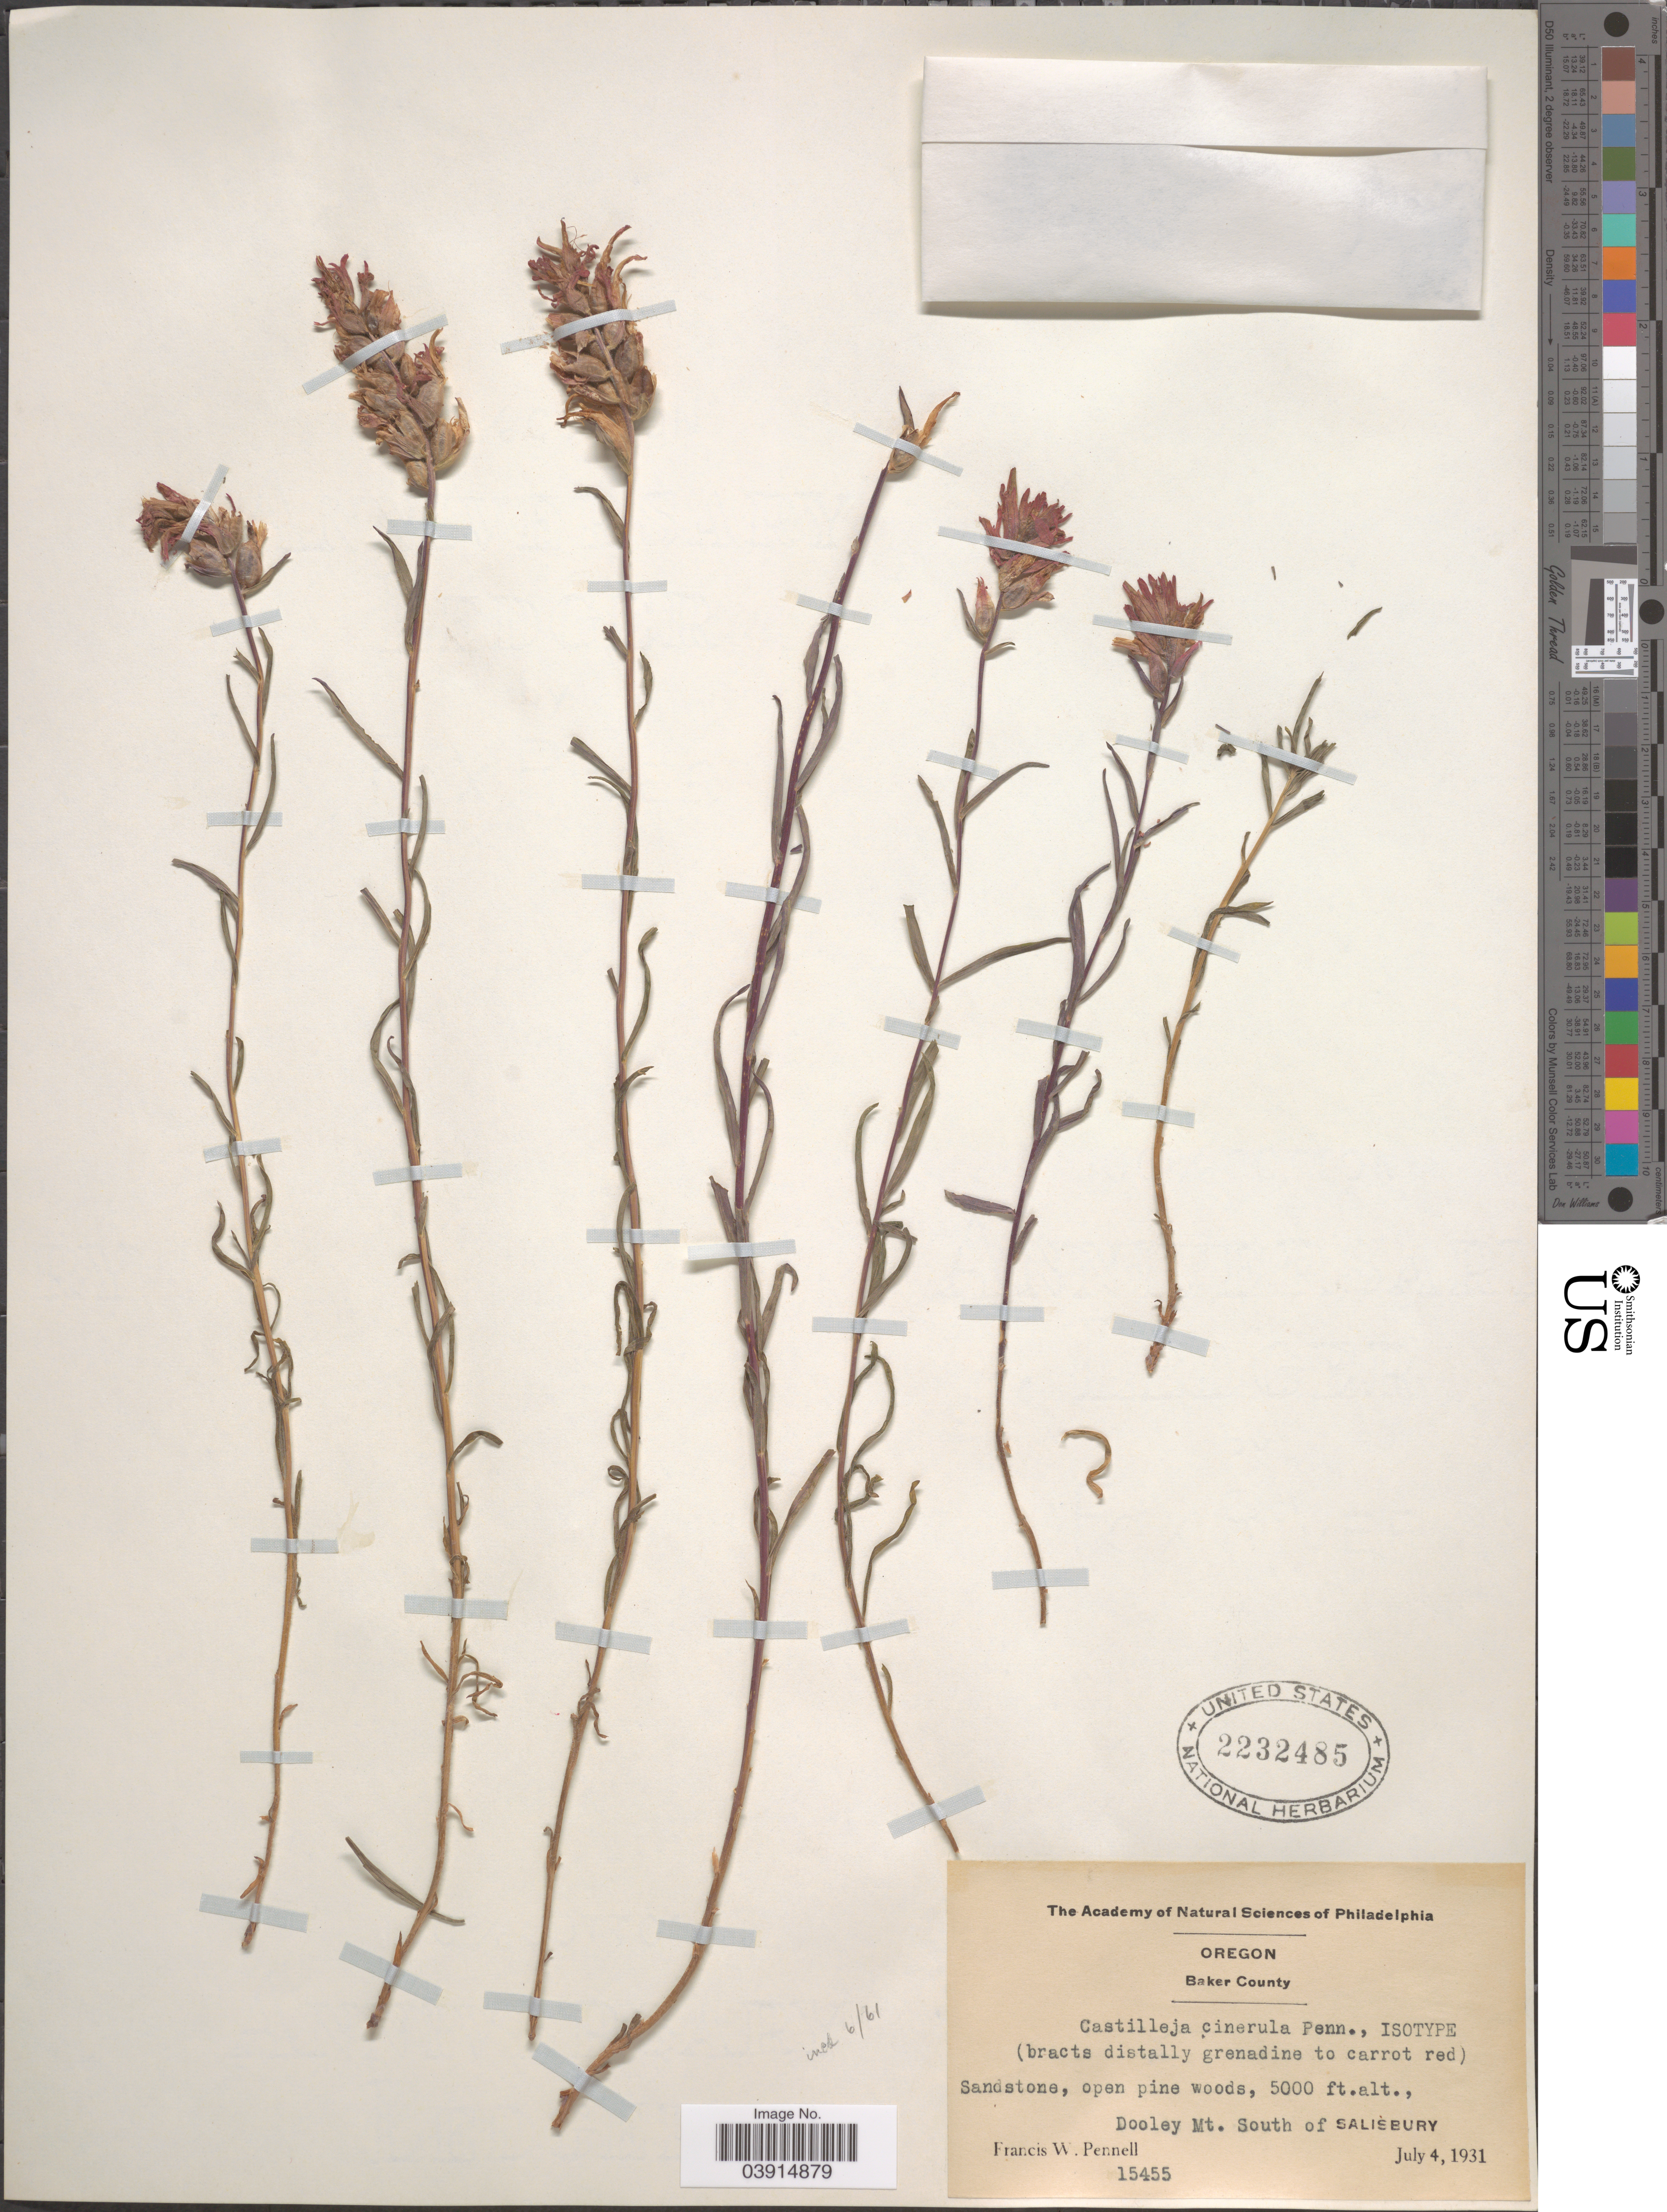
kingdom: Plantae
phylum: Tracheophyta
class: Magnoliopsida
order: Lamiales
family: Orobanchaceae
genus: Castilleja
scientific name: Castilleja sp.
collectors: F. W. Pennell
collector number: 15455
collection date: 1931-07-04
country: United States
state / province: Oregon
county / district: Baker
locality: Sandstone, open pine woods, Dooley MtSouth of Salisbury.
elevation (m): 1524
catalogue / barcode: US 2232485